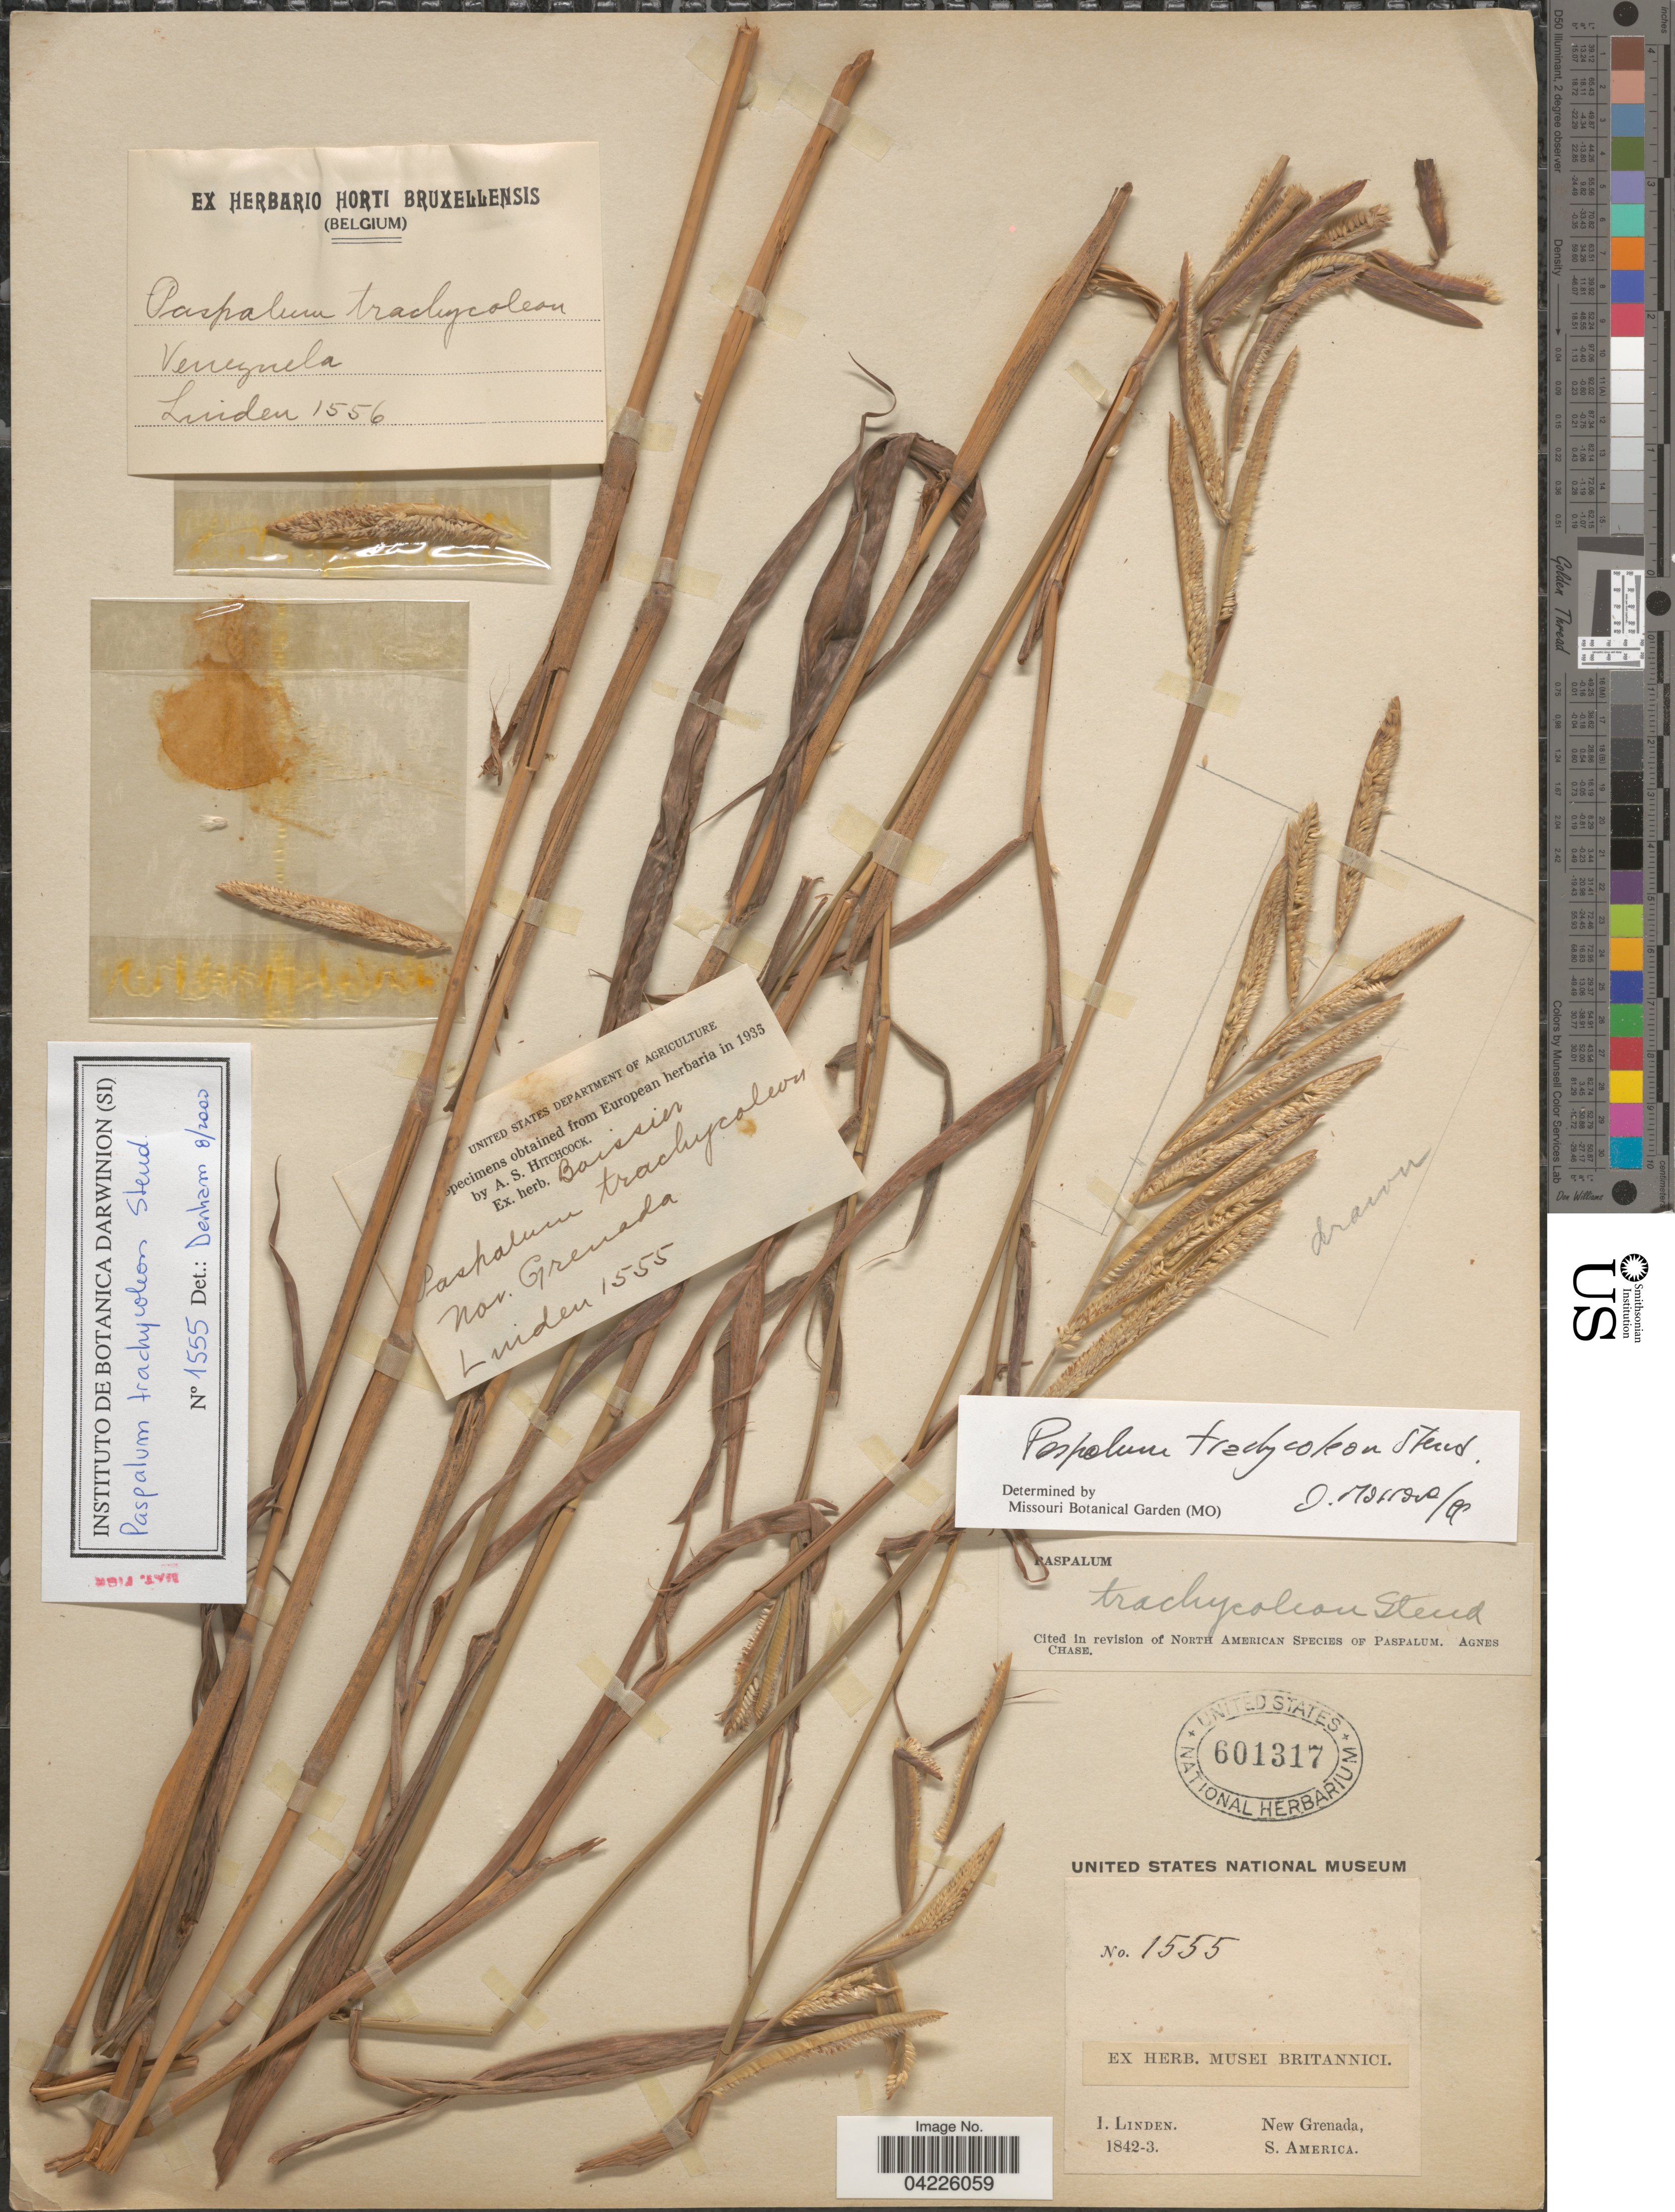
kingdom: Plantae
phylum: Tracheophyta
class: Liliopsida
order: Poales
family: Poaceae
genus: Paspalum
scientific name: Paspalum trachycoleon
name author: Steud.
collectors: -- Linden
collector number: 1556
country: Venezuela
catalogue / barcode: US 601317-2